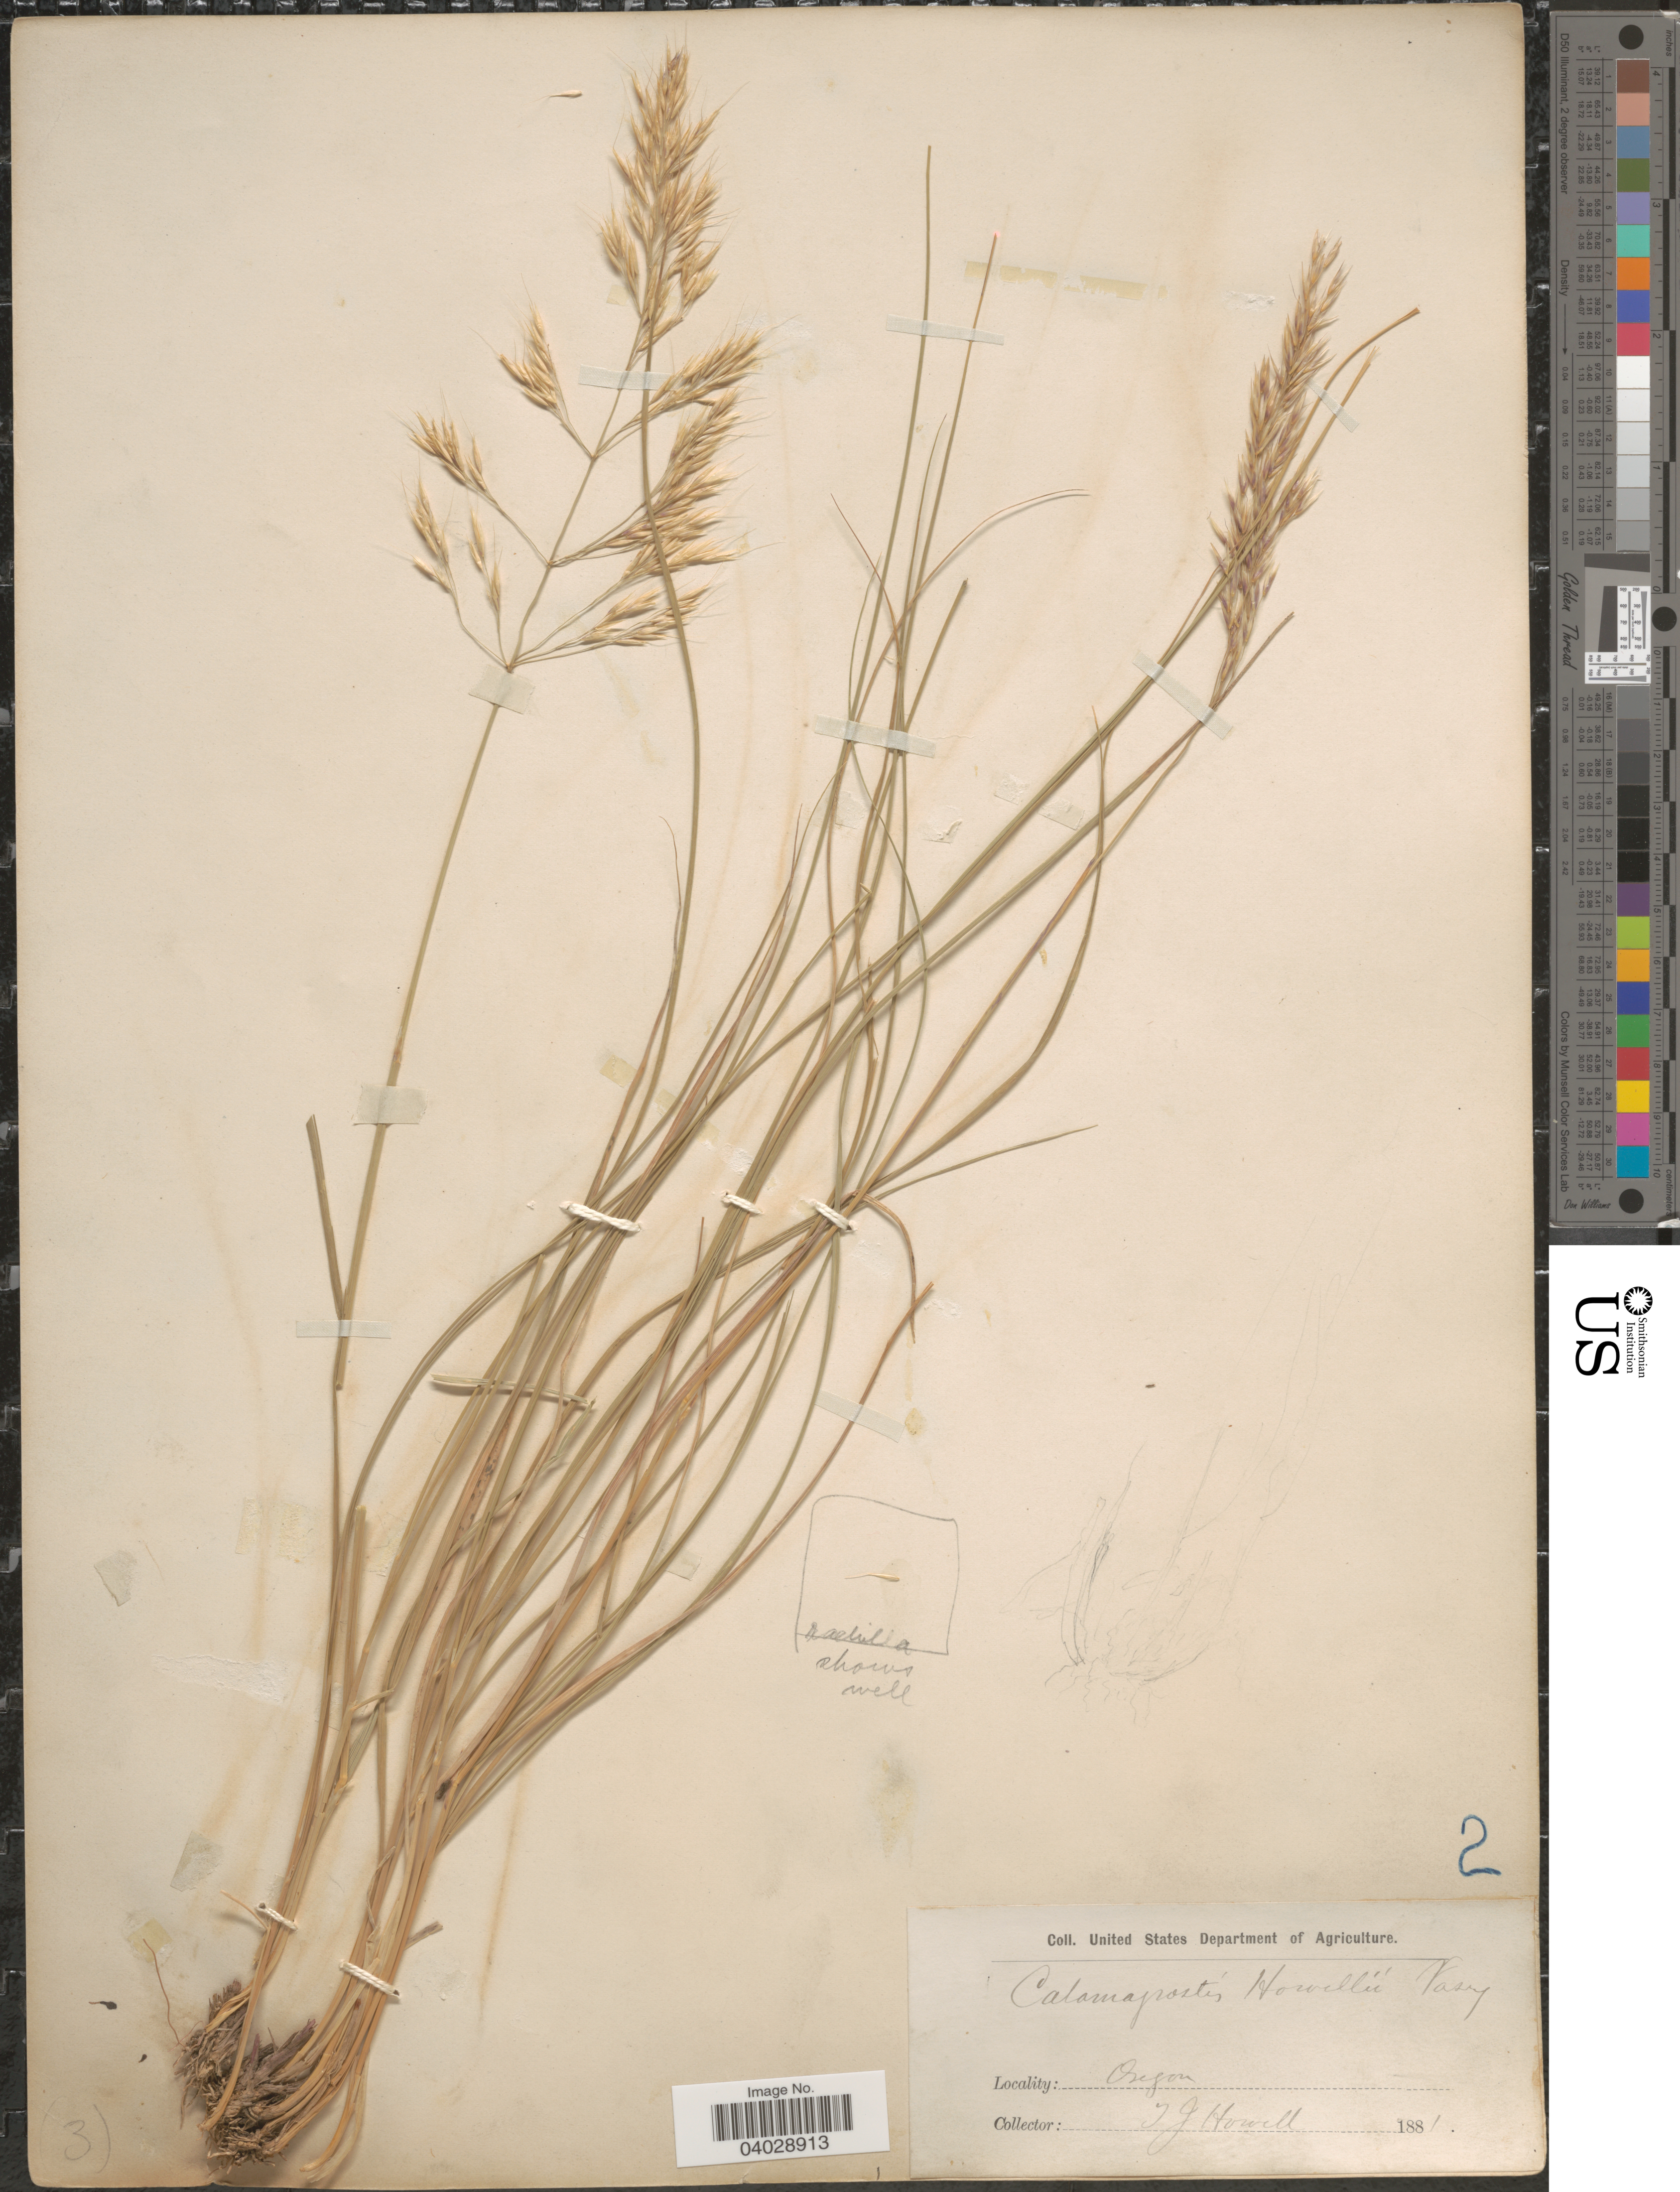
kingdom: Plantae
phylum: Tracheophyta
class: Liliopsida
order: Poales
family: Poaceae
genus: Calamagrostis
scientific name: Calamagrostis howellii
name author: Vasey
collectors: T. J. Howell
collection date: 1881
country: United States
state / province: Oregon